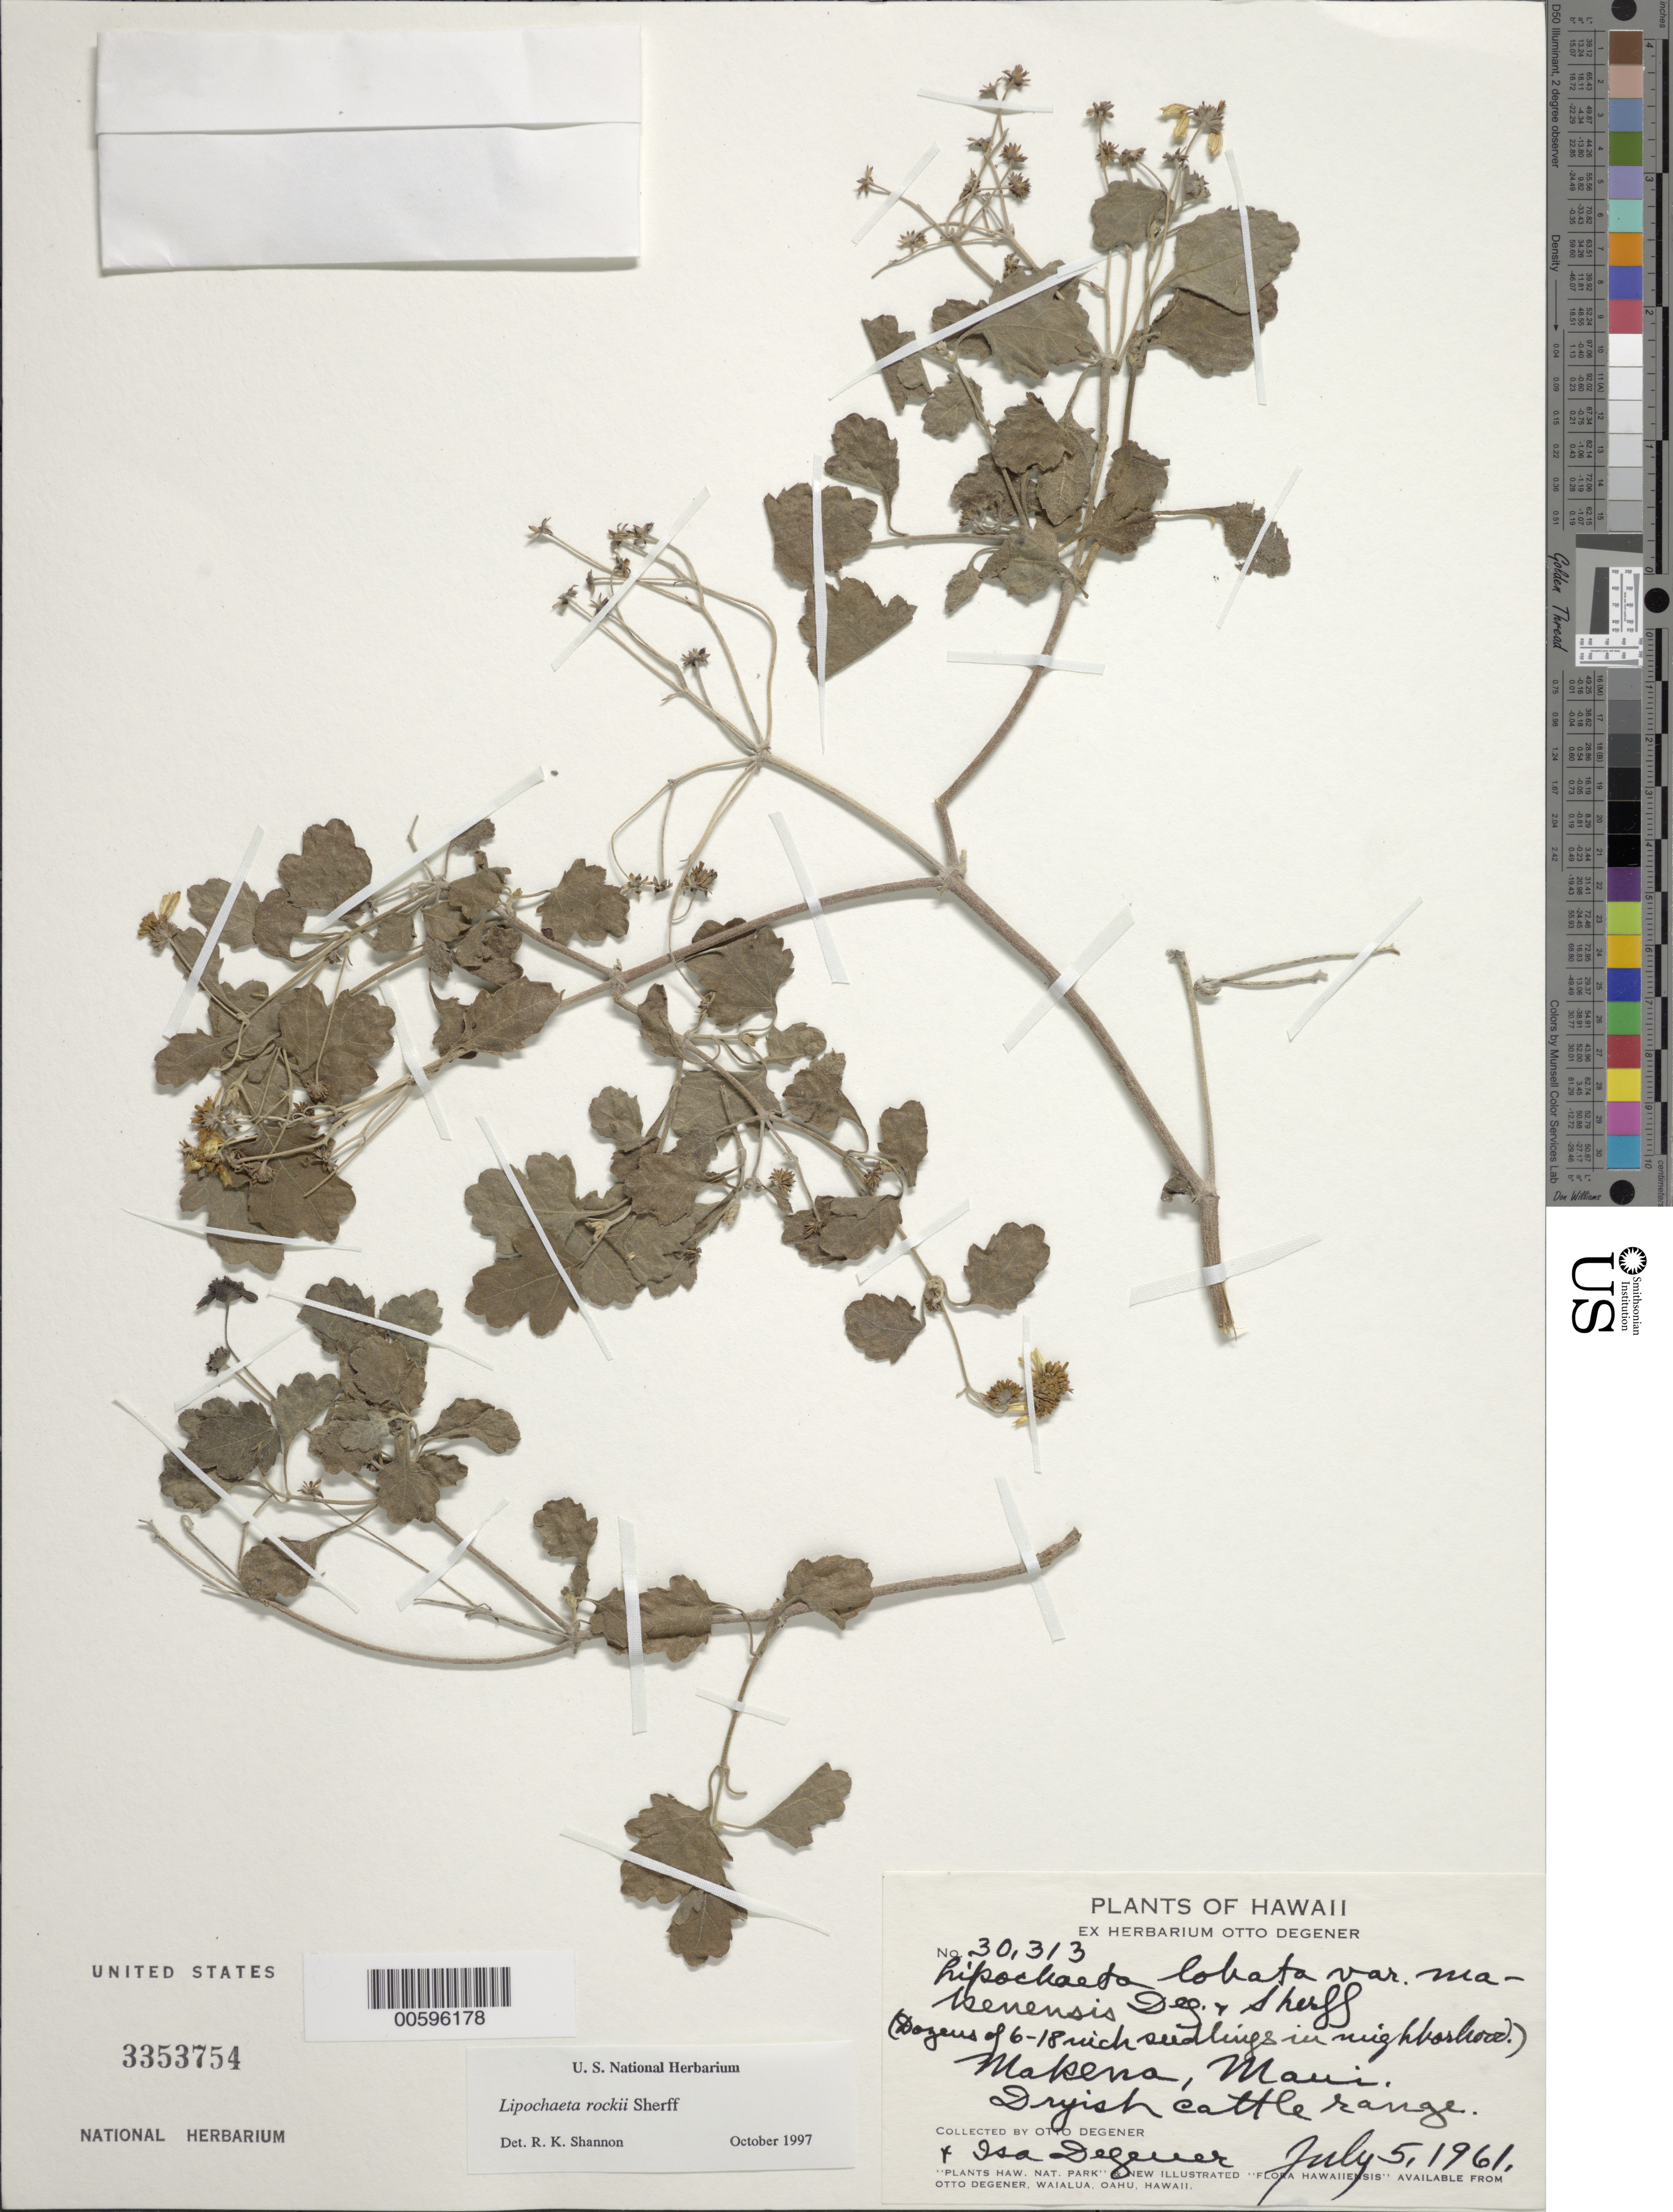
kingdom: Plantae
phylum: Tracheophyta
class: Magnoliopsida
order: Asterales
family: Asteraceae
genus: Lipochaeta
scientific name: Lipochaeta rockii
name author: Sherff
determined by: Shannon, R. K., (UNITED STATES)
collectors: O. Degener & I. Degener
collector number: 30313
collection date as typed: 5 Jul 1961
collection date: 1961-07-05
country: United States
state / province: Hawaii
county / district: Maui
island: Maui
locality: Makena.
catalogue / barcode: US 3353754